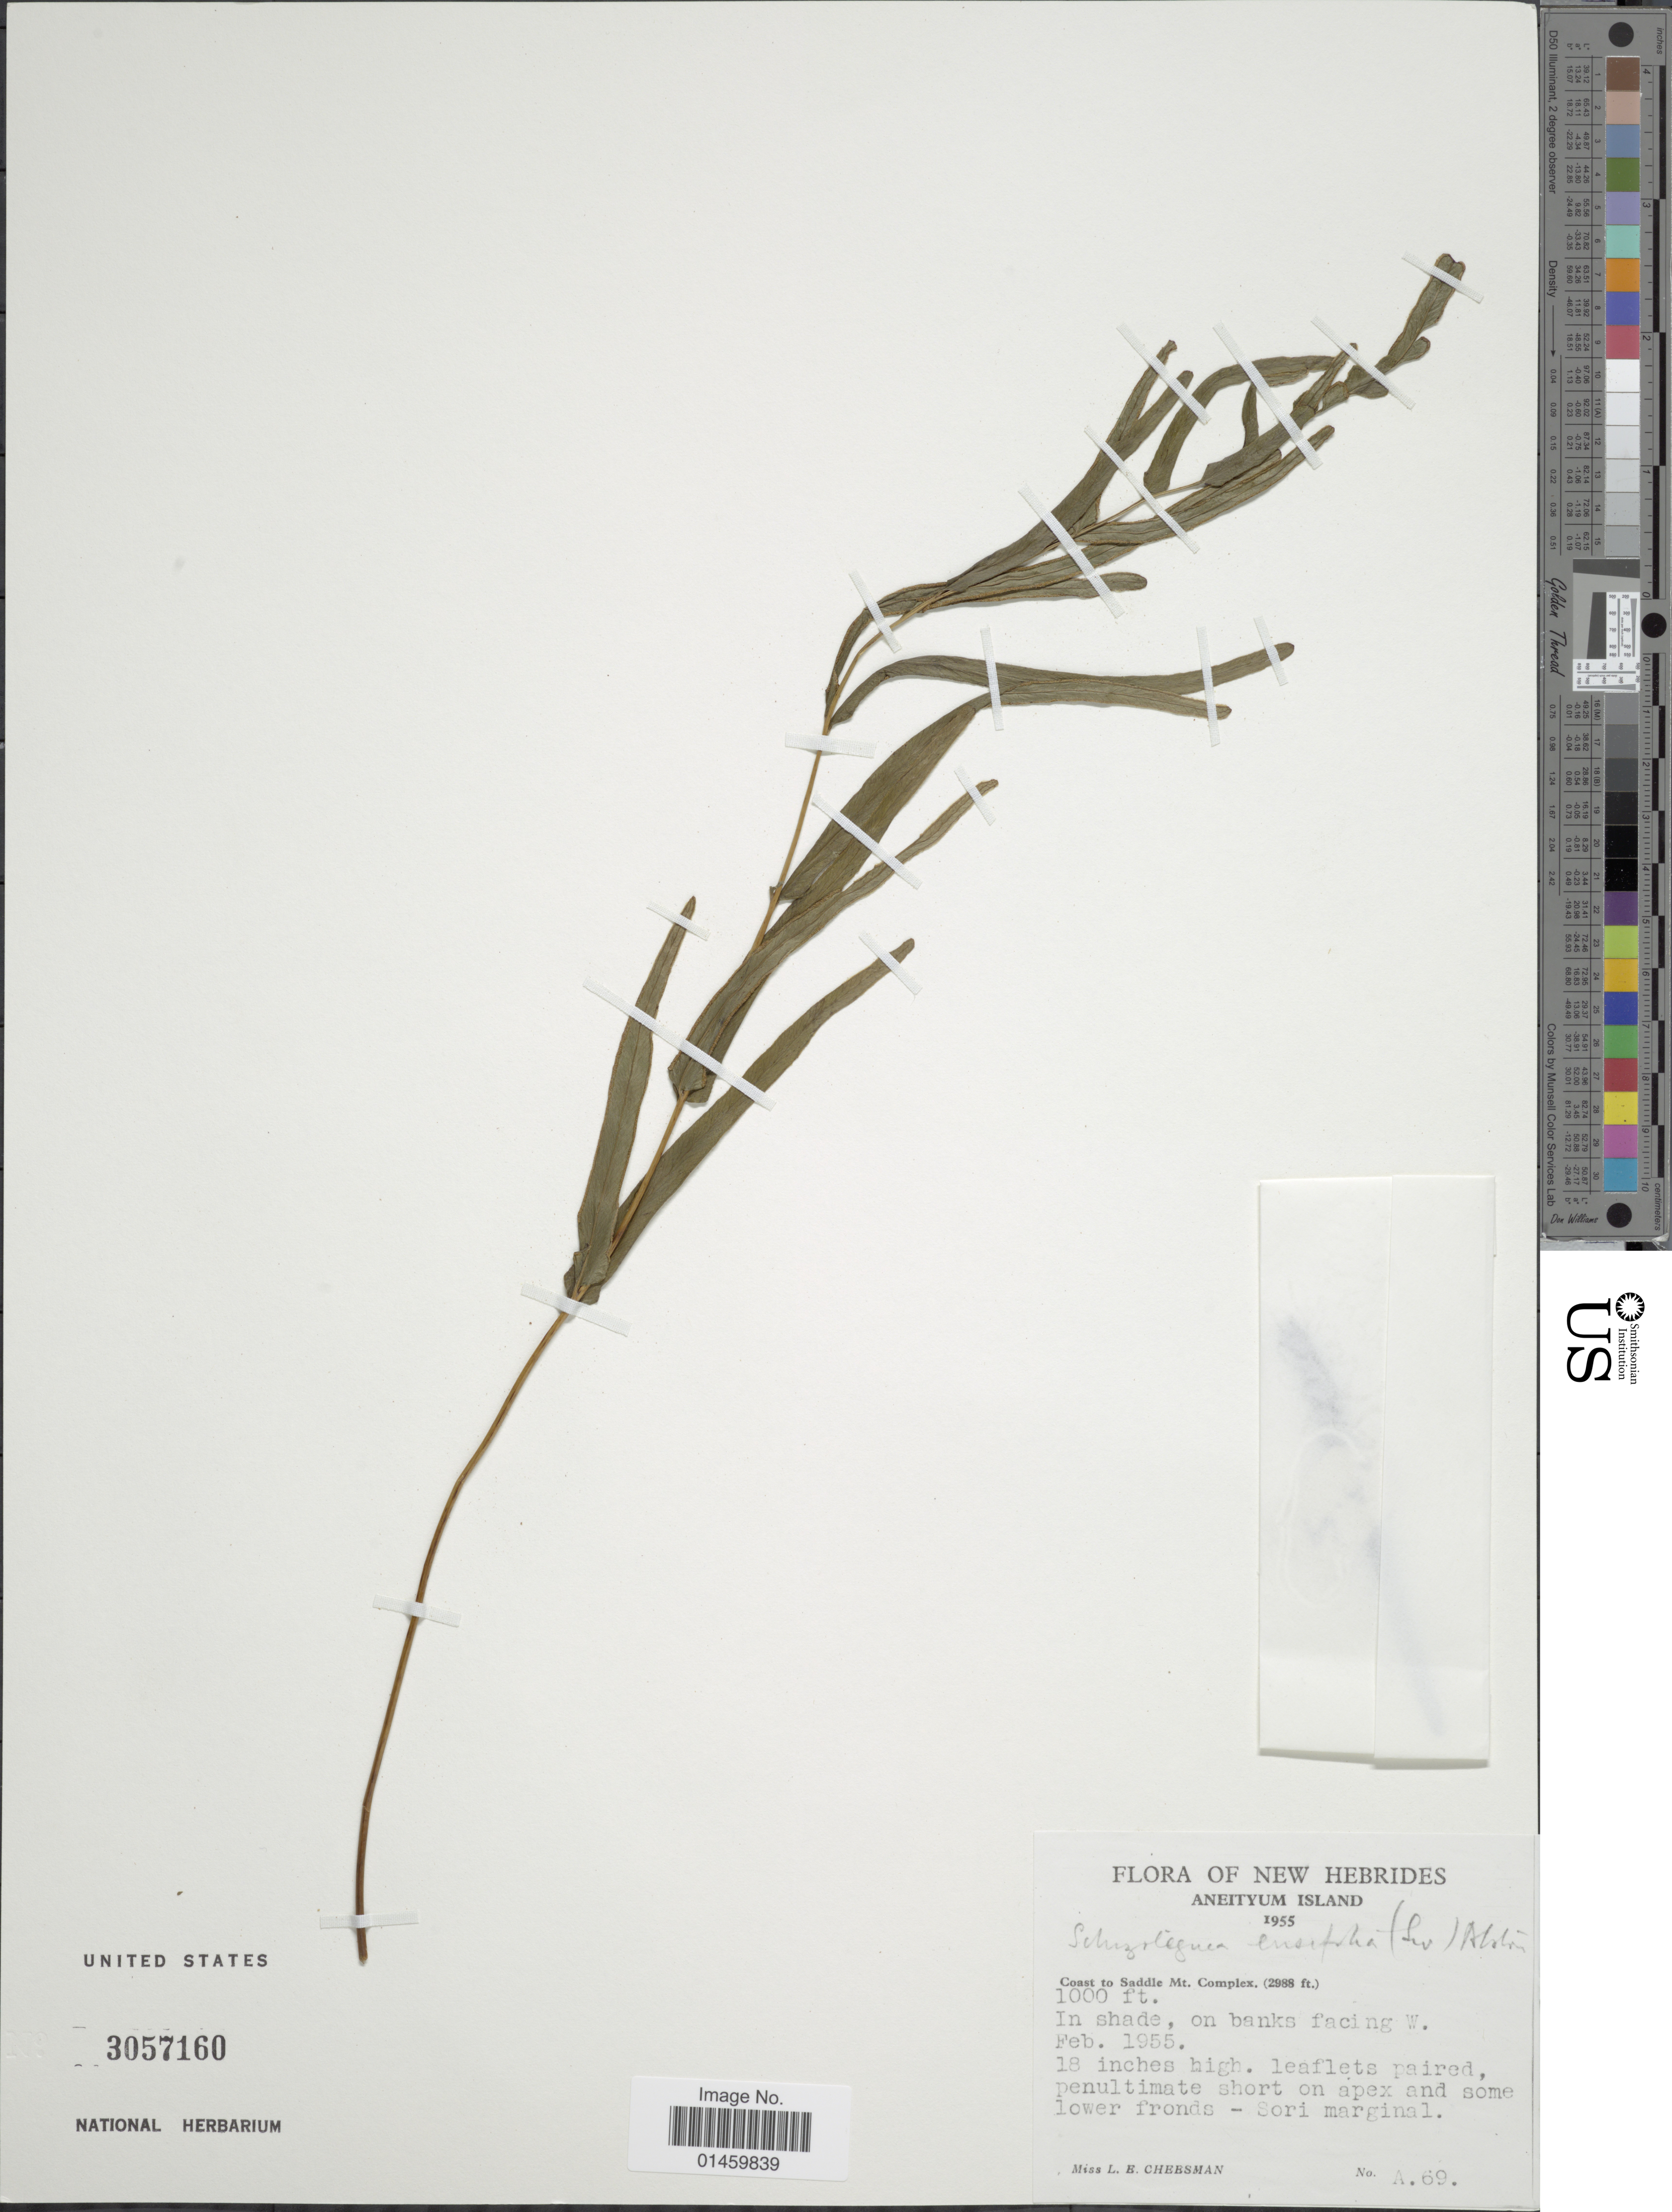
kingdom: Plantae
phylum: Tracheophyta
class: Polypodiopsida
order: Polypodiales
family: Lindsaeaceae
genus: Lindsaea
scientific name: Lindsaea ensifolia subsp. ensifolia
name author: Sw.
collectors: L. E. Cheesman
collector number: A.69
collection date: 1955-02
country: Vanuatu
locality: New Hebrides, Aneityum Island. Coast to Saddle Mt. Complex. In shade, on banks facing W.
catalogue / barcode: US 3057160